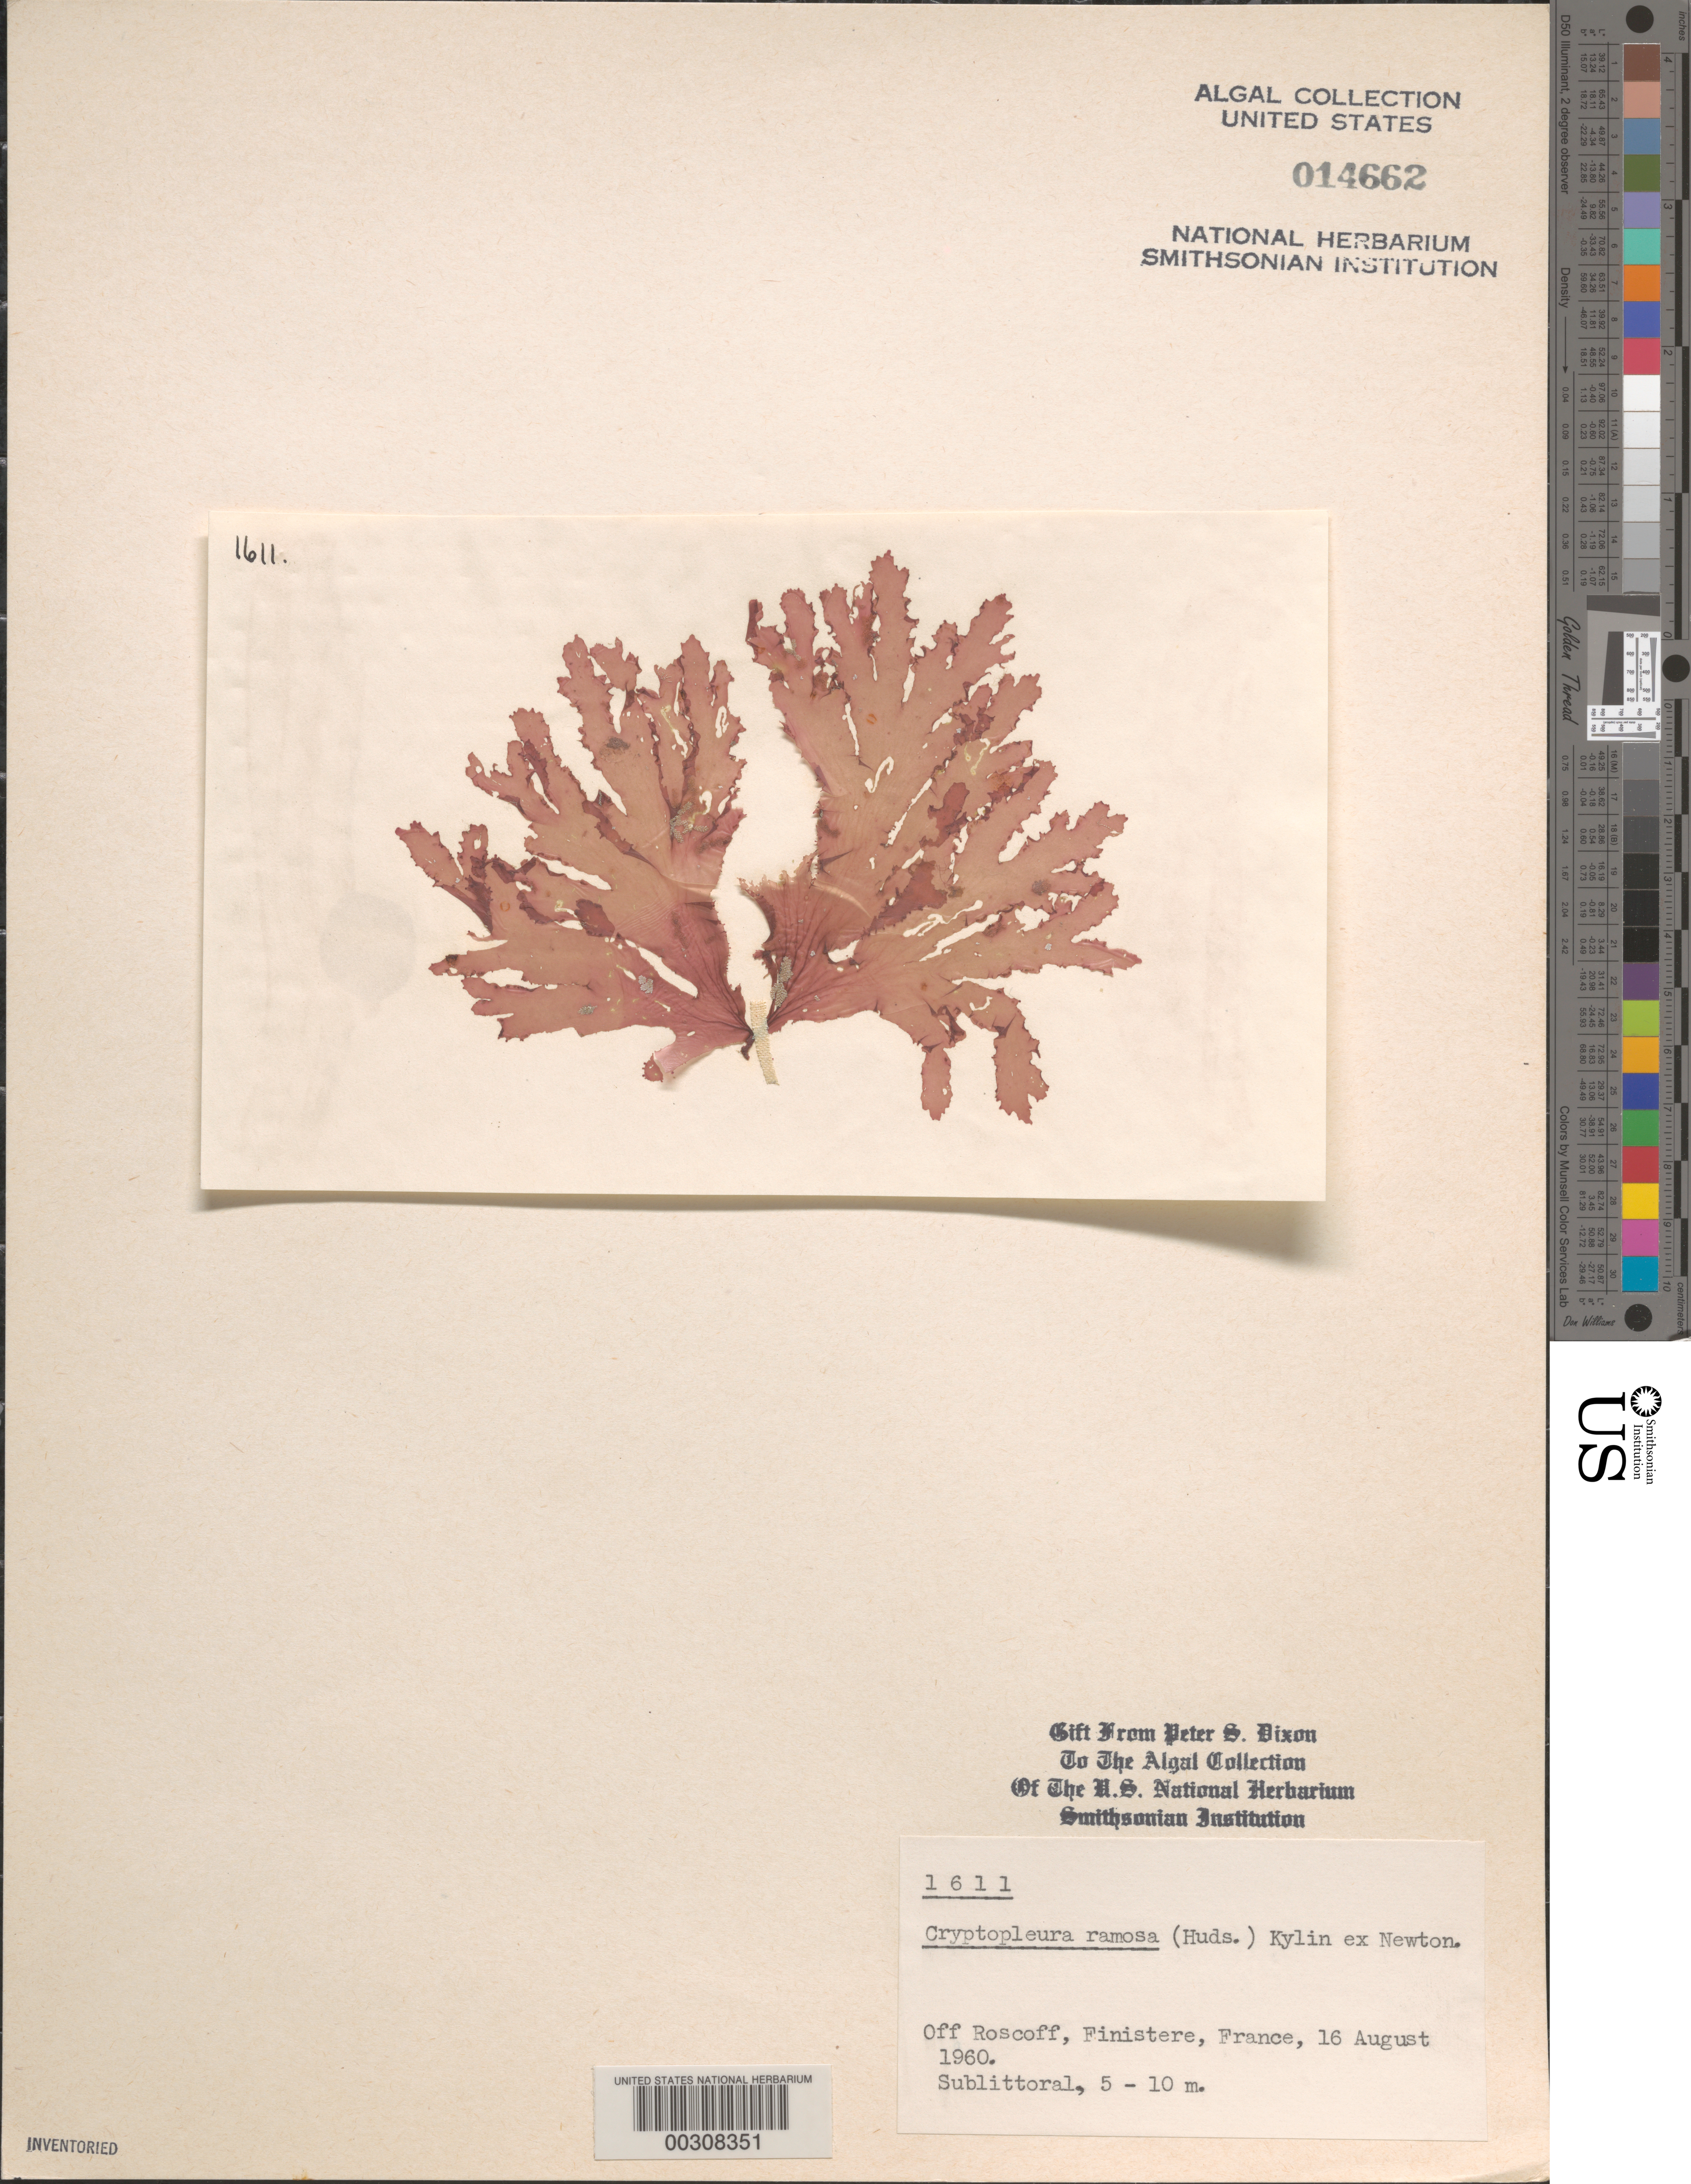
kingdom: Plantae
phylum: Rhodophyta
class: Florideophyceae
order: Ceramiales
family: Delesseriaceae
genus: Cryptopleura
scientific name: Cryptopleura ramosa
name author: (Huds.) L.M. Newton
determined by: Dixon, P. S.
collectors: P. S. Dixon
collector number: PSD 1611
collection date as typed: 16 Aug 1960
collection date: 1960-08-16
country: France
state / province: Bretagne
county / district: Finistère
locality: Off Roscoff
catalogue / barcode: US 14662